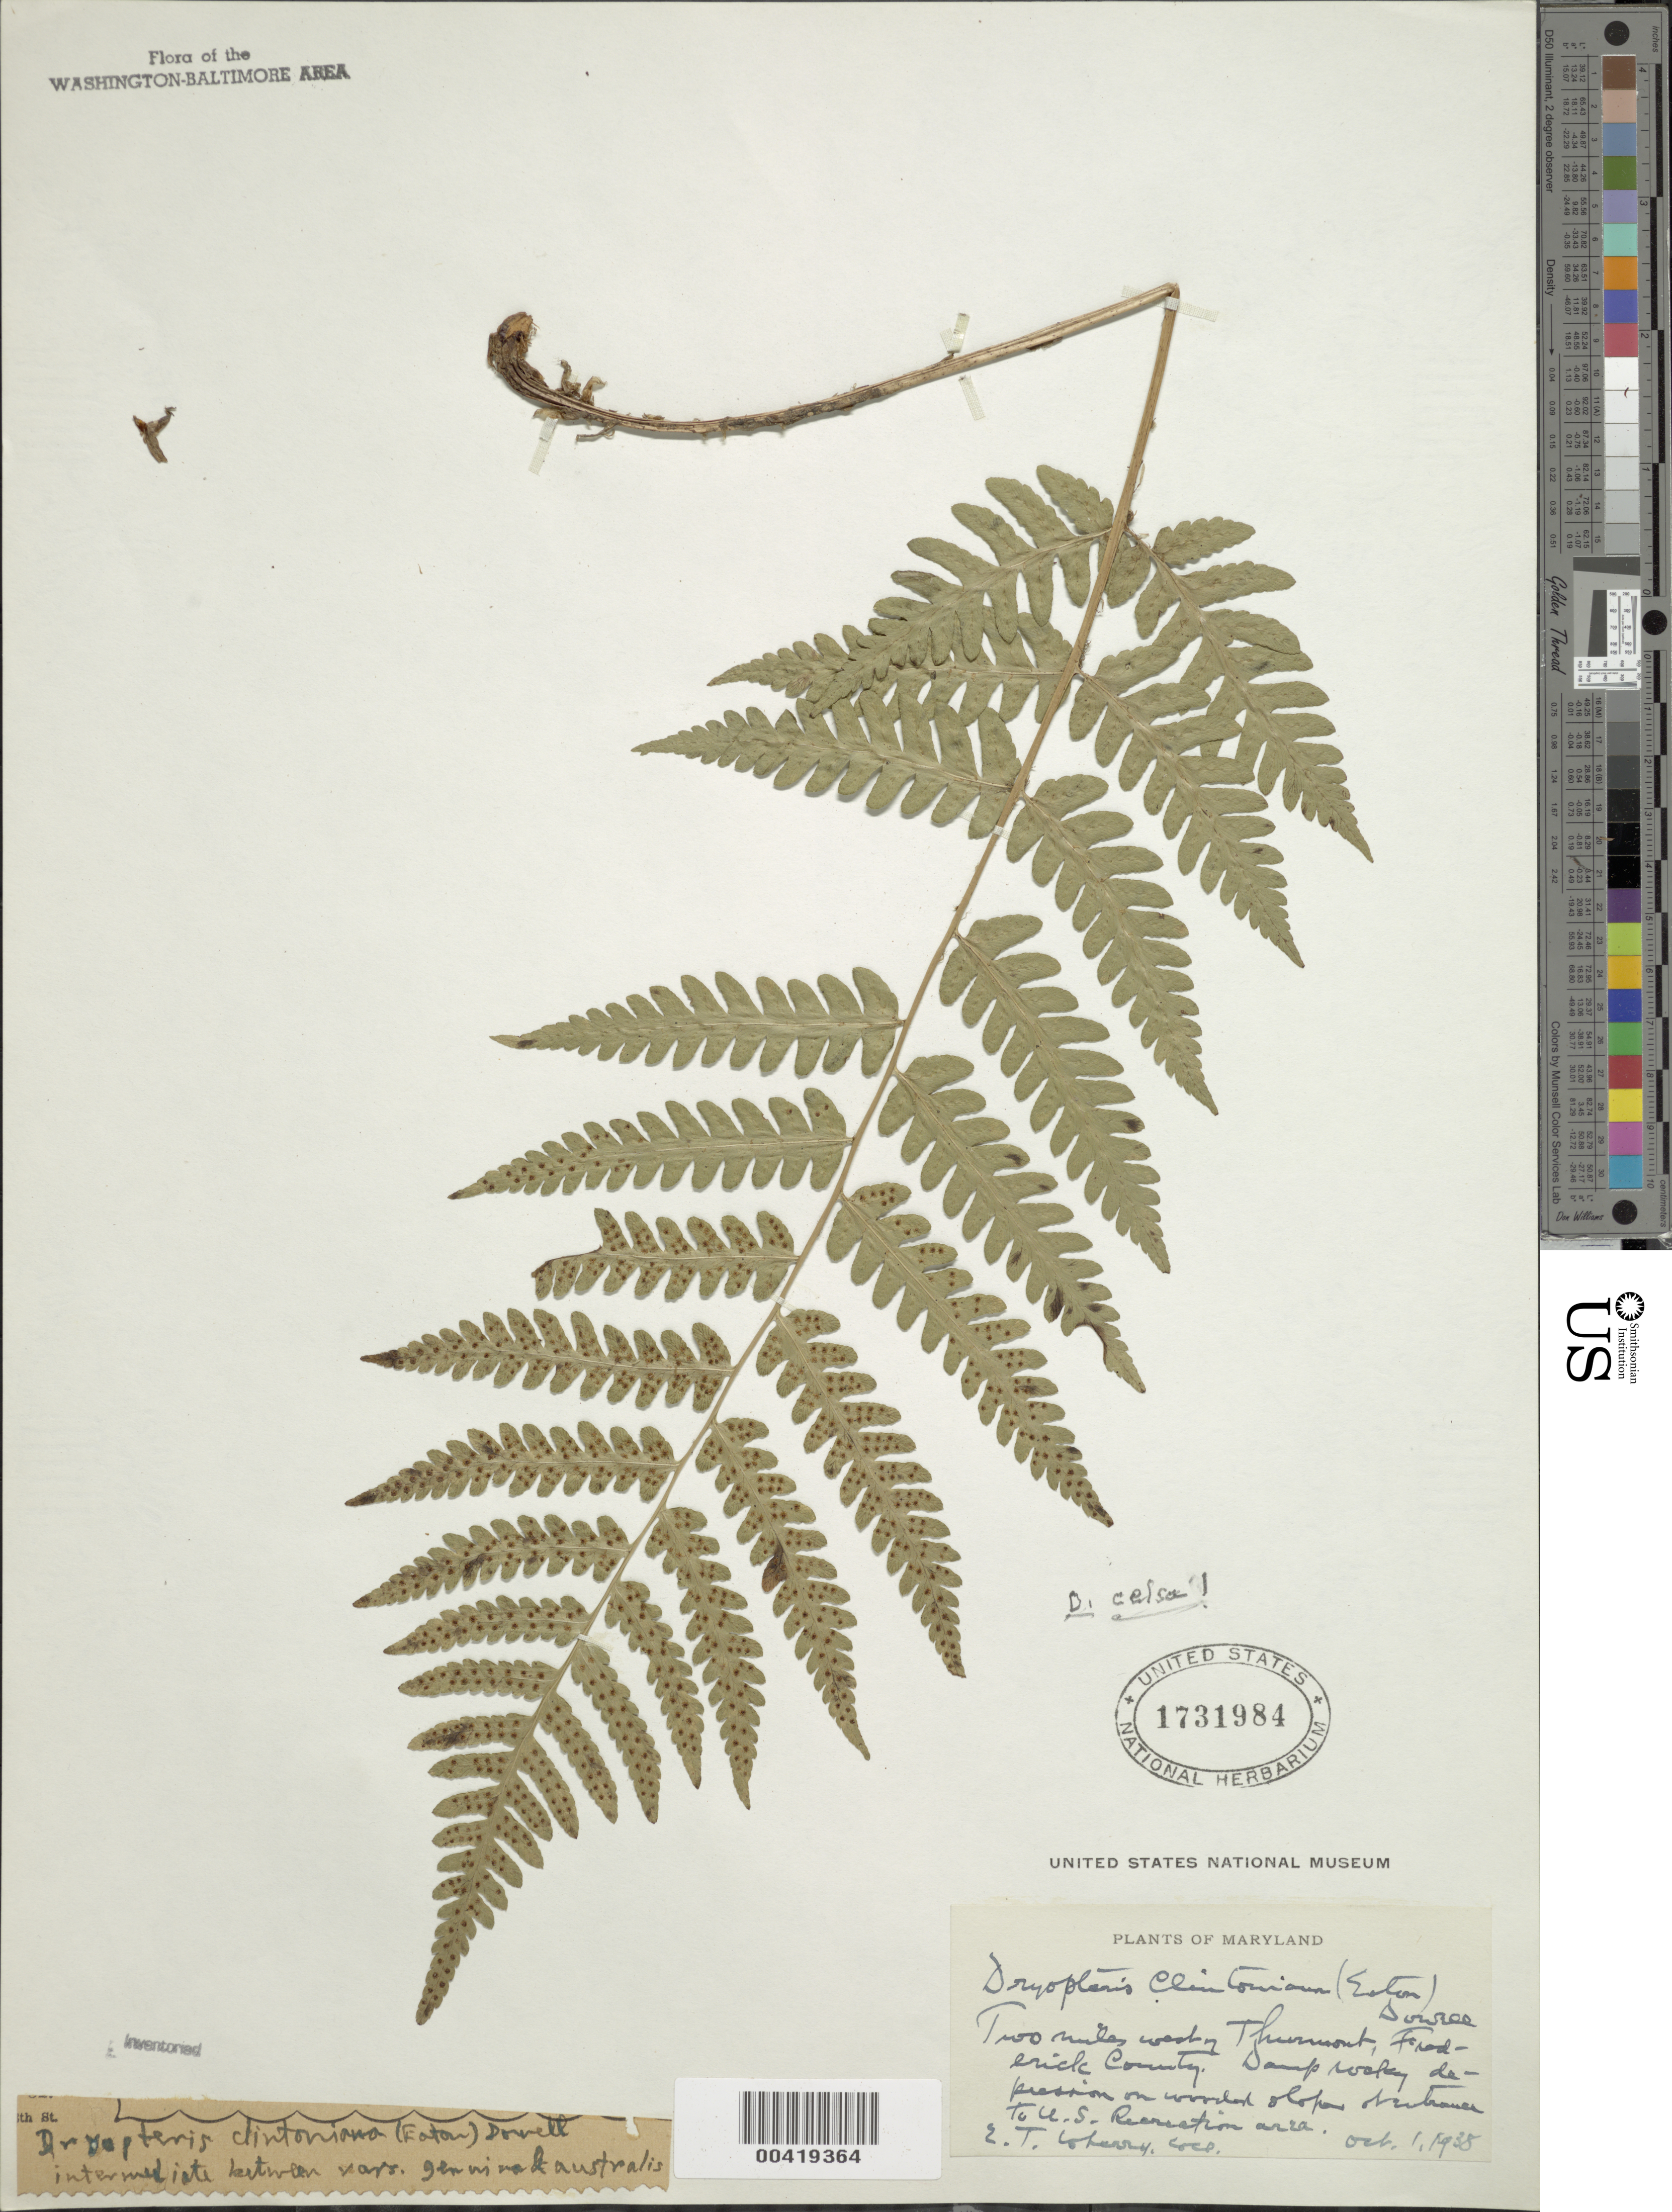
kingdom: Plantae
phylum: Tracheophyta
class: Polypodiopsida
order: Polypodiales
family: Dryopteridaceae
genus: Dryopteris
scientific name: Dryopteris celsa (W. Palmer) Knowlt., W. Palmer & C.L. Pollard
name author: (W. Palmer) Knowlt. et al.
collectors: E. T. Wherry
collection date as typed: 01 Oct 1938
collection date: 1938-10-01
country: United States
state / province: Maryland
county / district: Frederick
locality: West of Thurmont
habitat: Damp rocky depression on wooded slope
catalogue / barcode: US 1731984